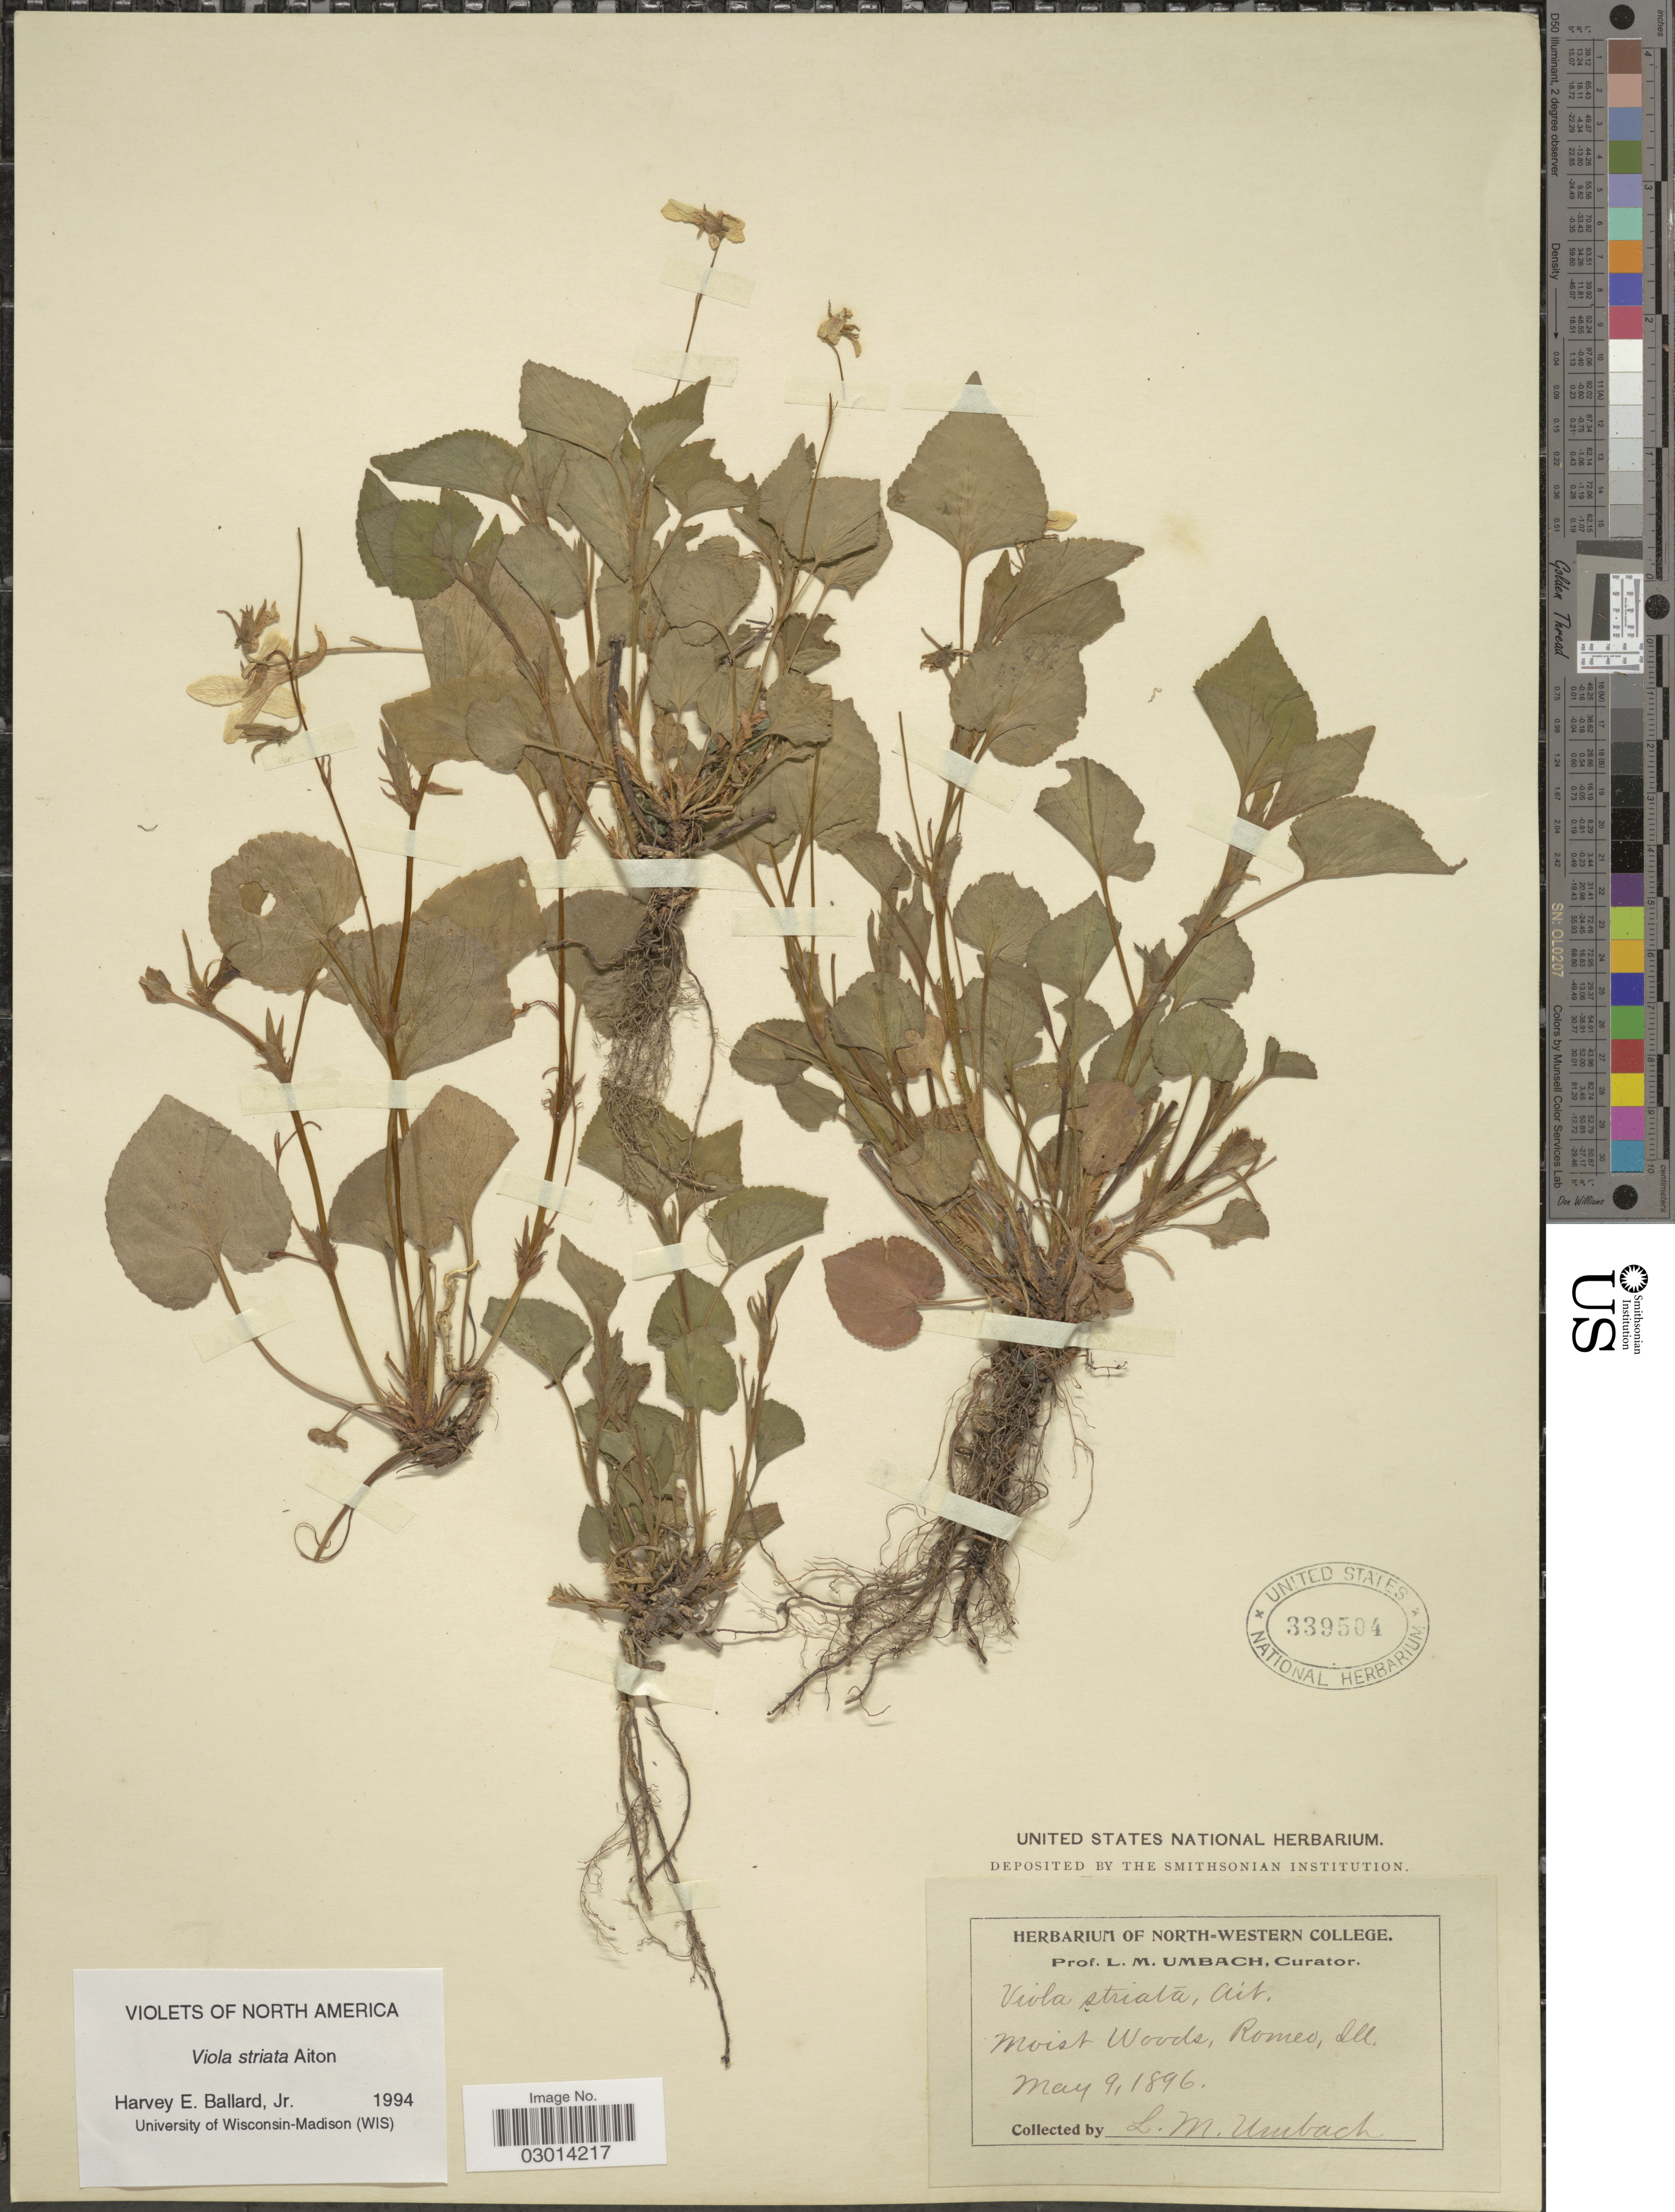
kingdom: Plantae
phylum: Tracheophyta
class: Magnoliopsida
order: Malpighiales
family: Violaceae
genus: Viola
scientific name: Viola rostrata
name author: Pursh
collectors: L. M. Umbach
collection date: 1896-05-09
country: United States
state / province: Illinois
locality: Romeo, Ill.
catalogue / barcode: US 339504